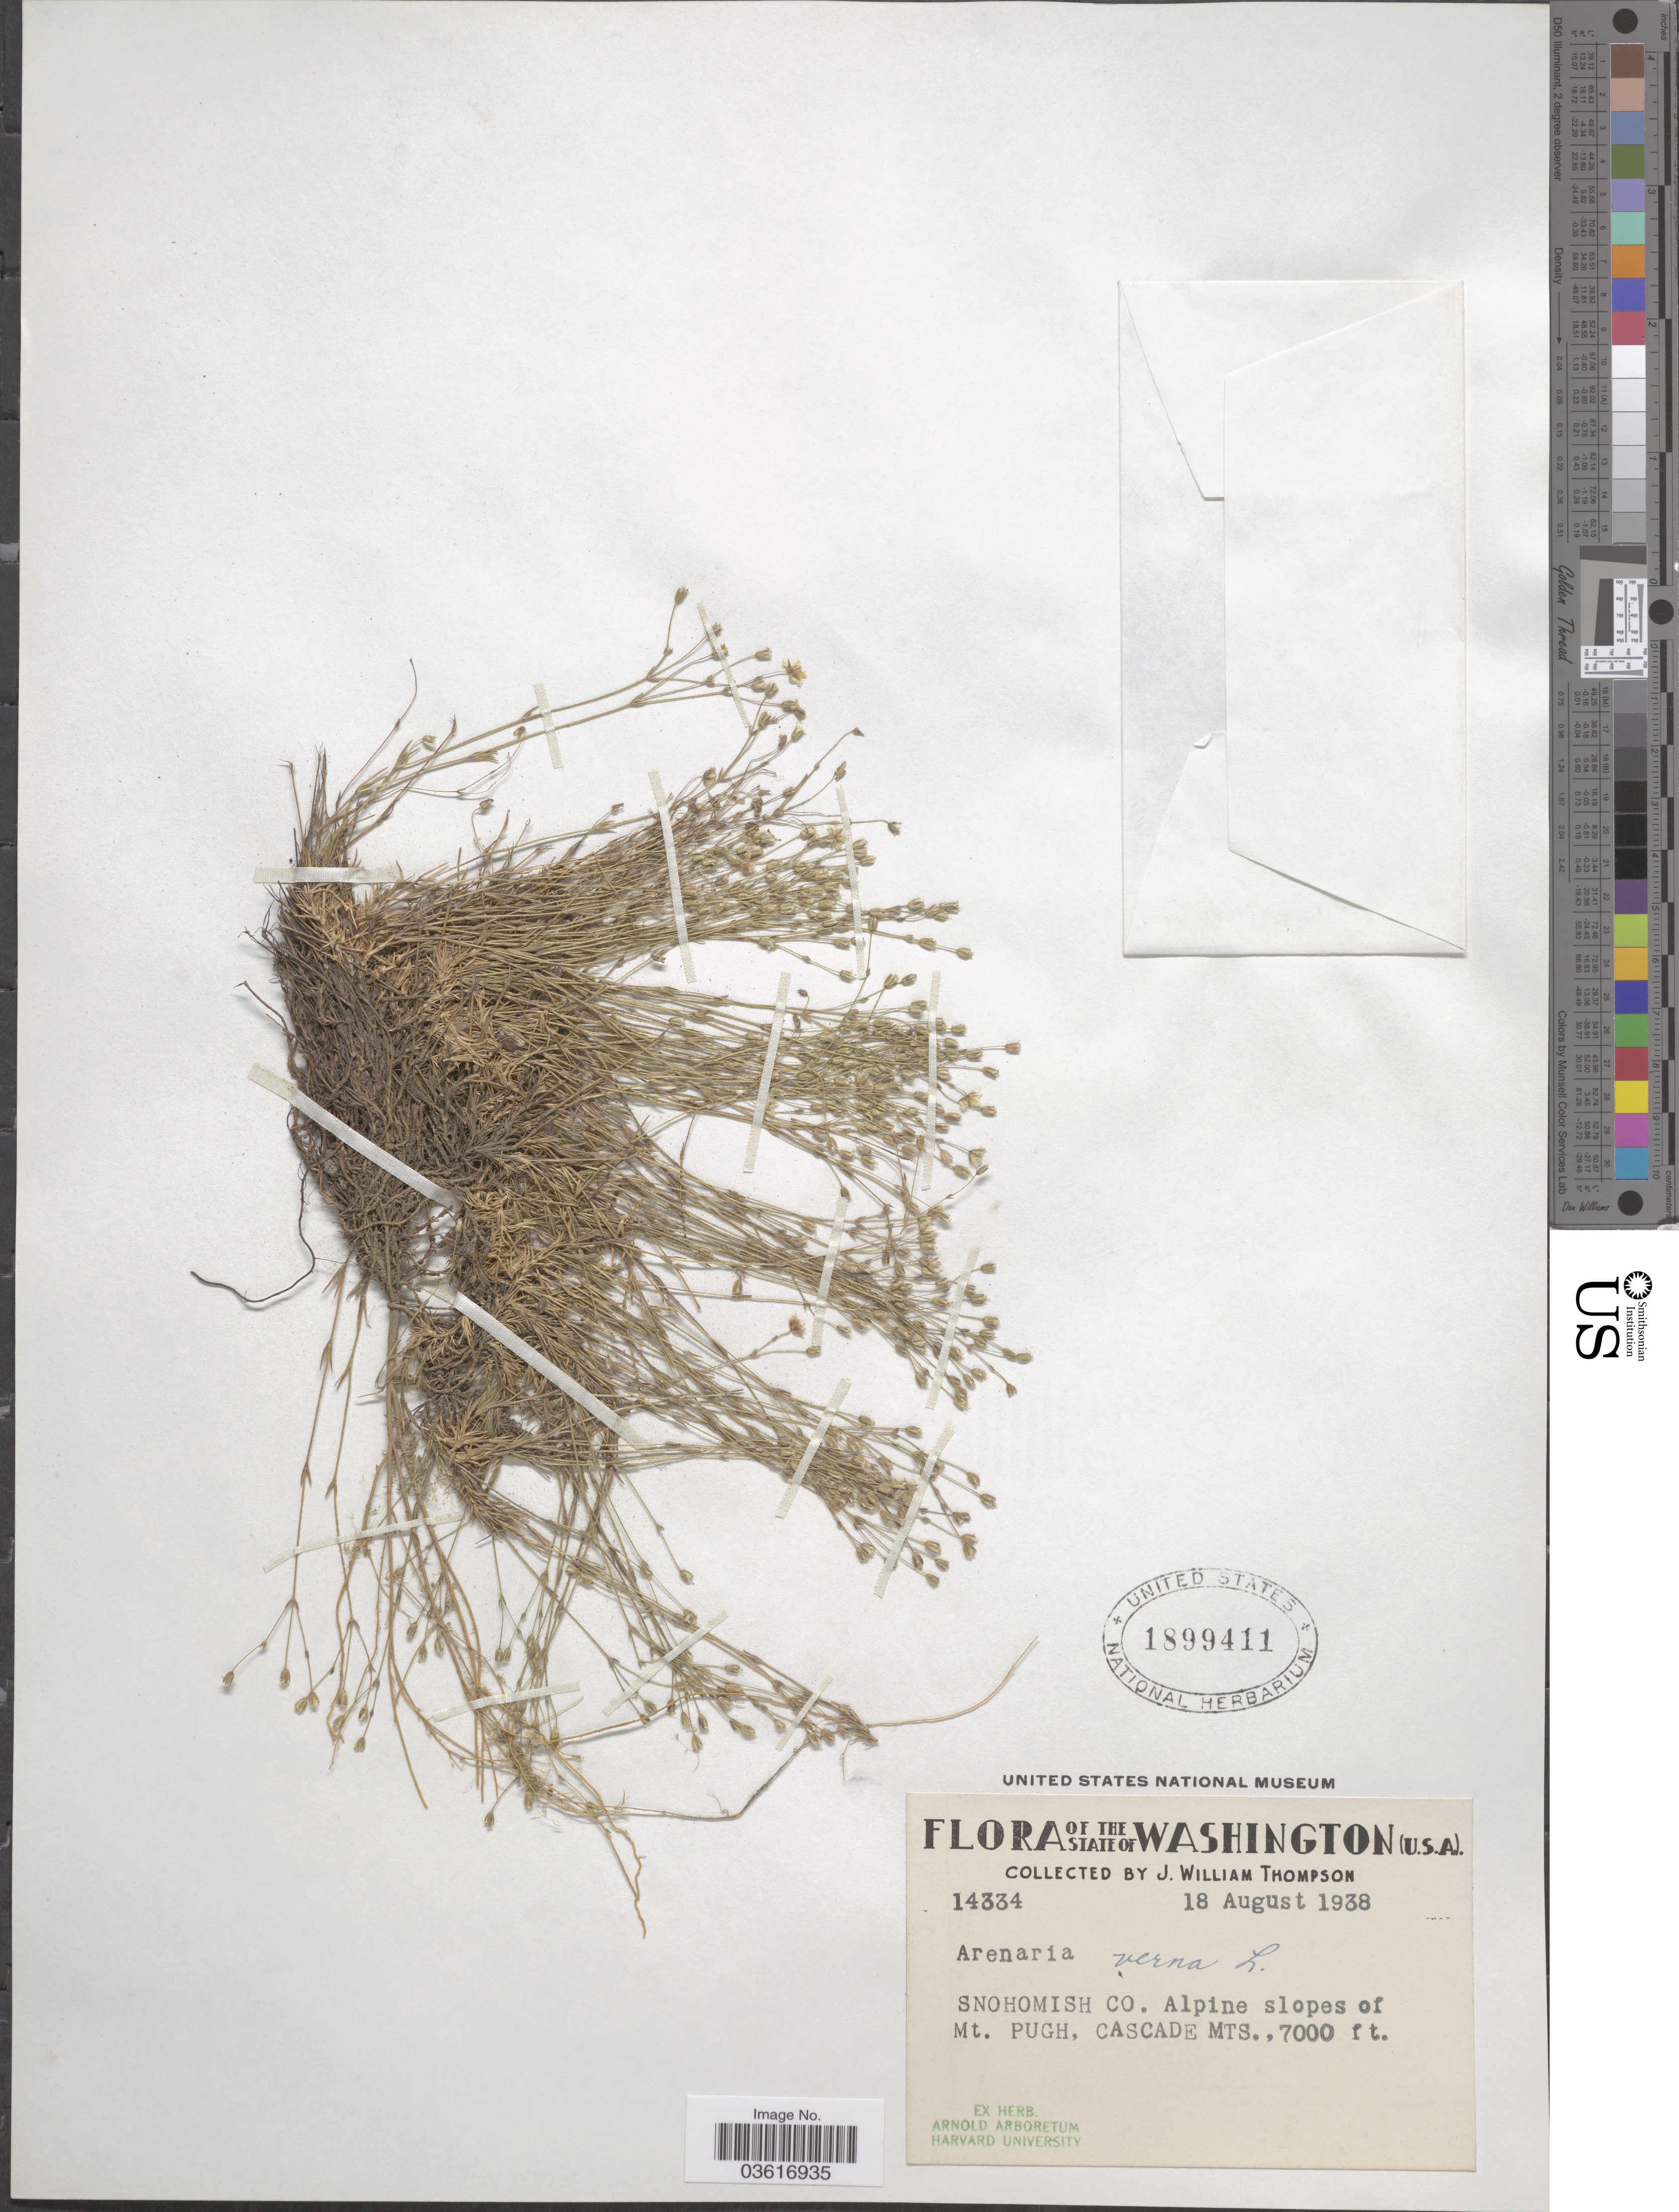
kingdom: Plantae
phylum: Tracheophyta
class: Magnoliopsida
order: Caryophyllales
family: Caryophyllaceae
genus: Minuartia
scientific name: Minuartia verna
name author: (L.) Hiern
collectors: J. W. Thompson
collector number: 14334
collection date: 1938-08-18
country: United States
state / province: Washington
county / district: Snohomish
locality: Snohomish Co. Alpine slopes of Mt. Pugh, Cascade Mts.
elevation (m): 2134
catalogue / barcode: US 1899411